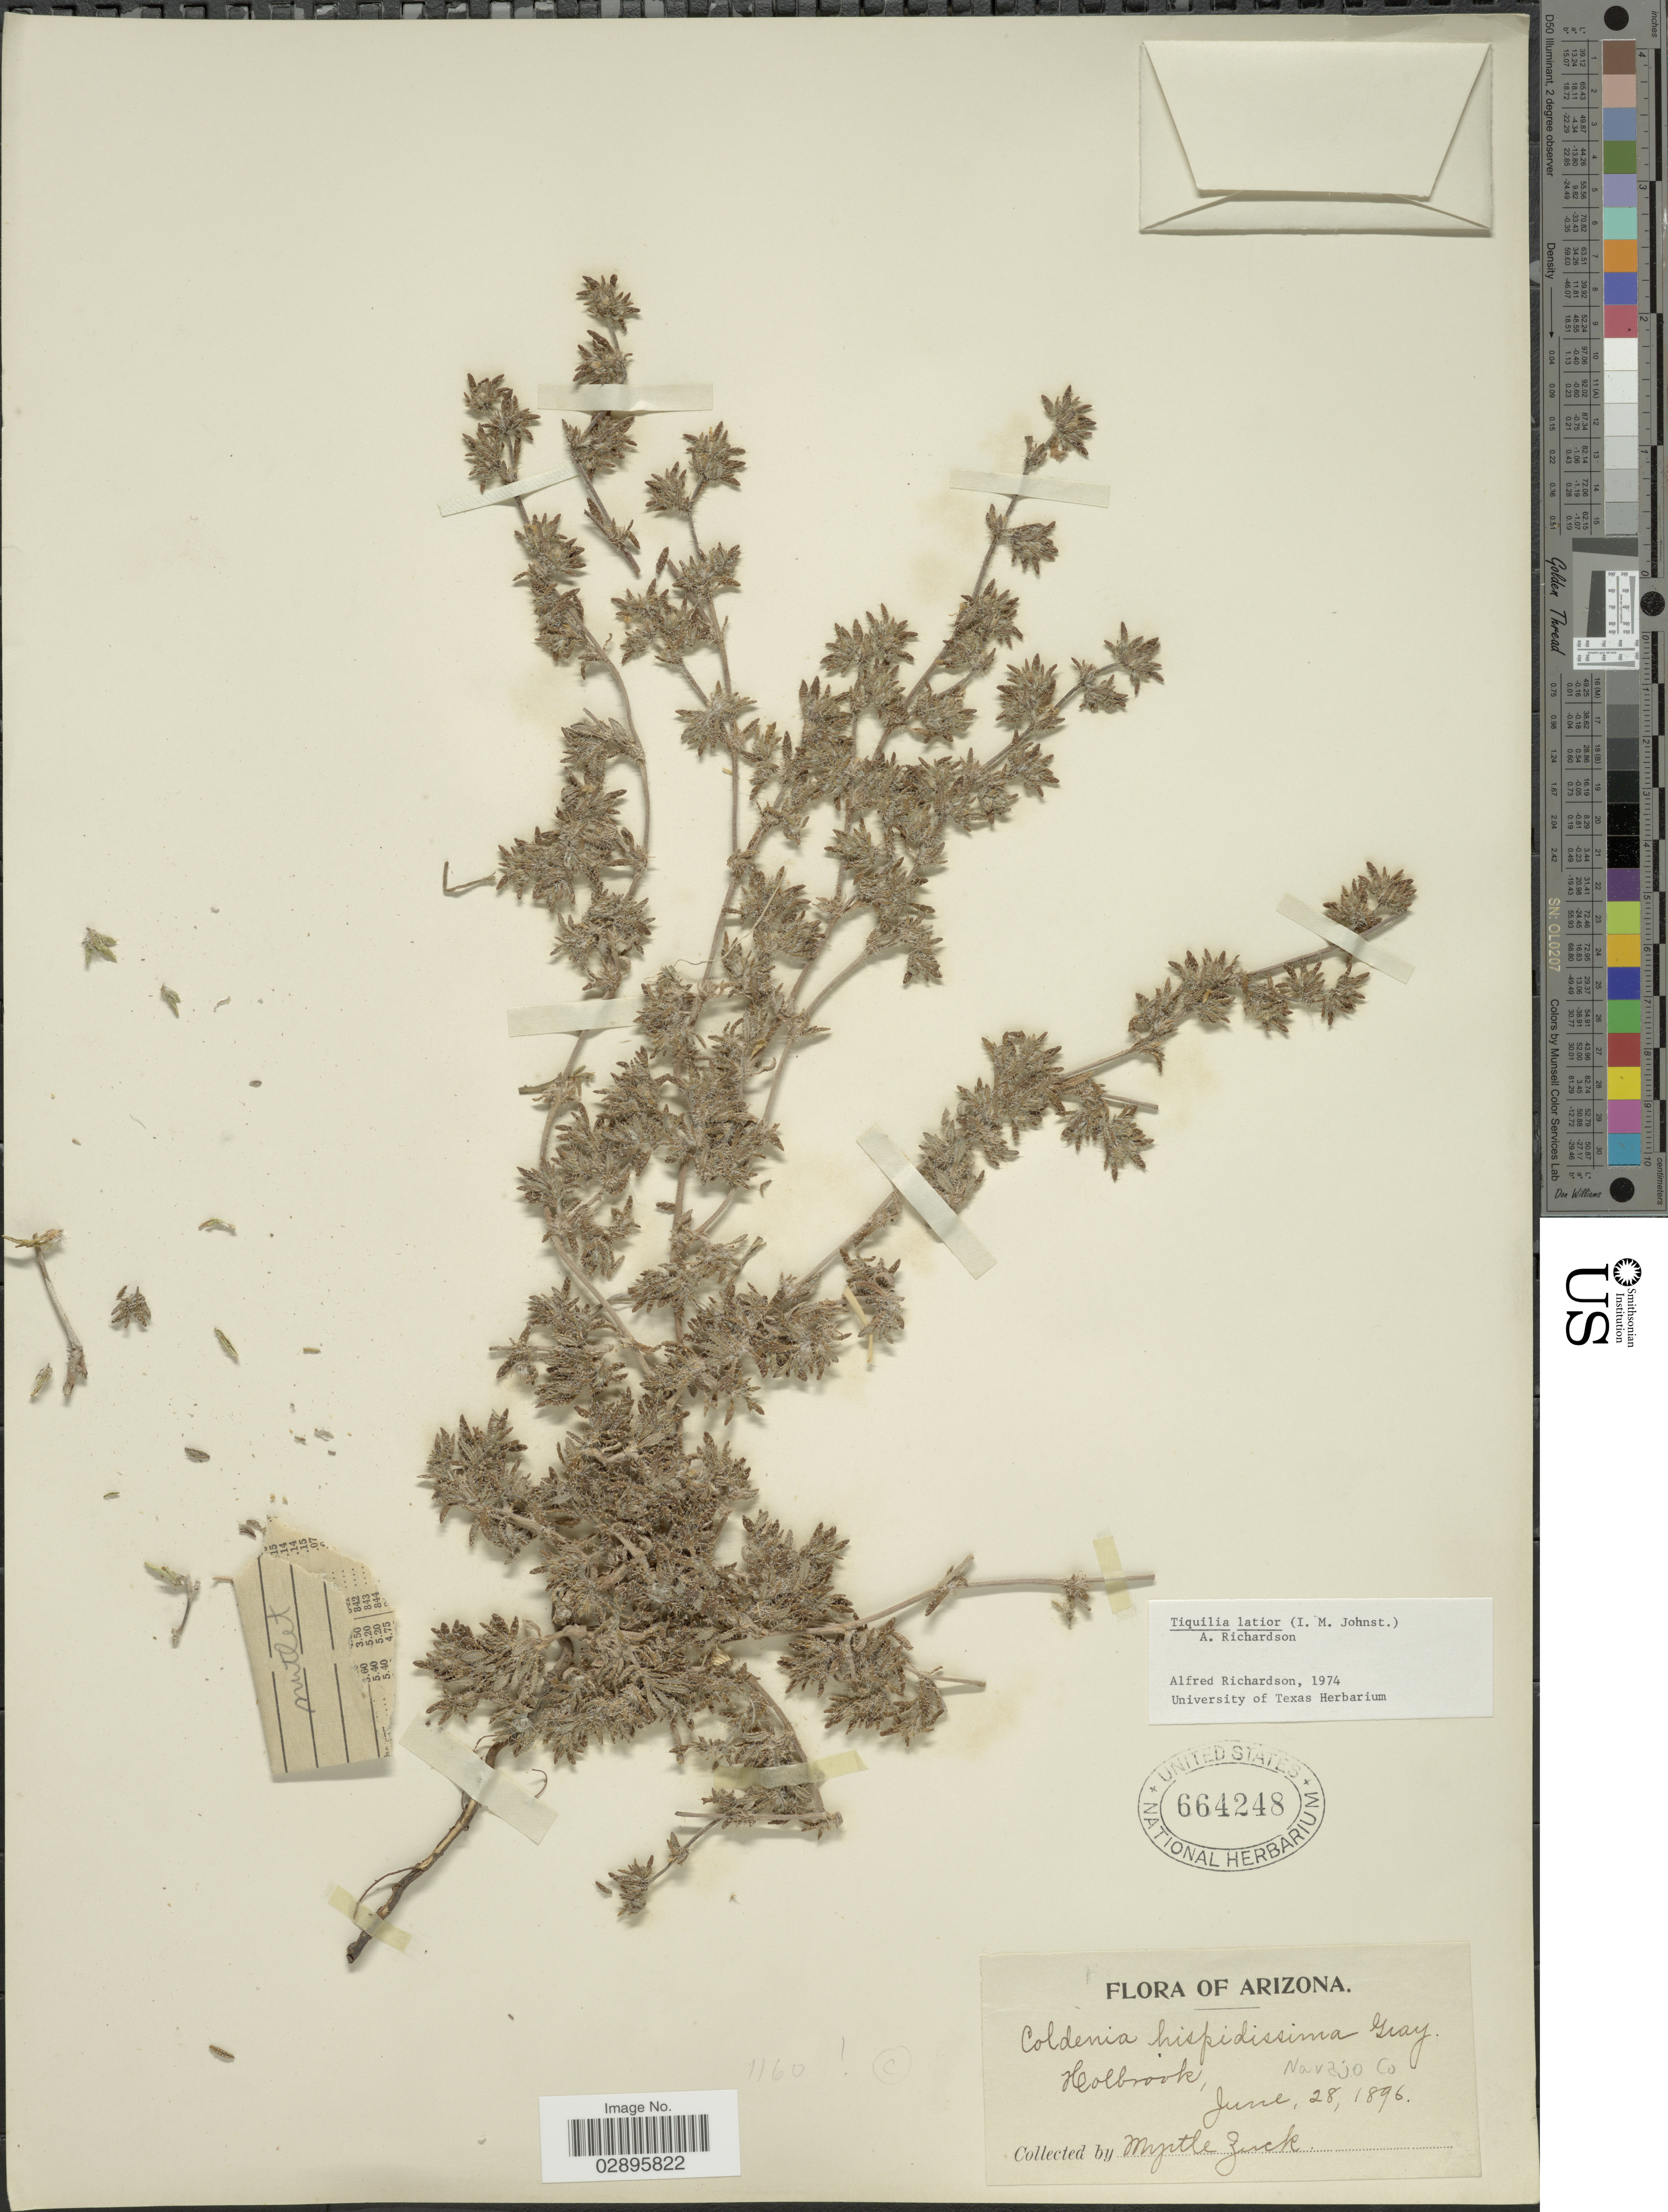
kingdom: Plantae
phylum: Tracheophyta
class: Magnoliopsida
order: Boraginales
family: Ehretiaceae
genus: Tiquilia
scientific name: Tiquilia latior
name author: (I.M. Johnst.) A.T. Richardson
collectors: M. Zuck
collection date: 1896-06-28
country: United States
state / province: Arizona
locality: Holbrook, Navajo Co.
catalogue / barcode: US 664248